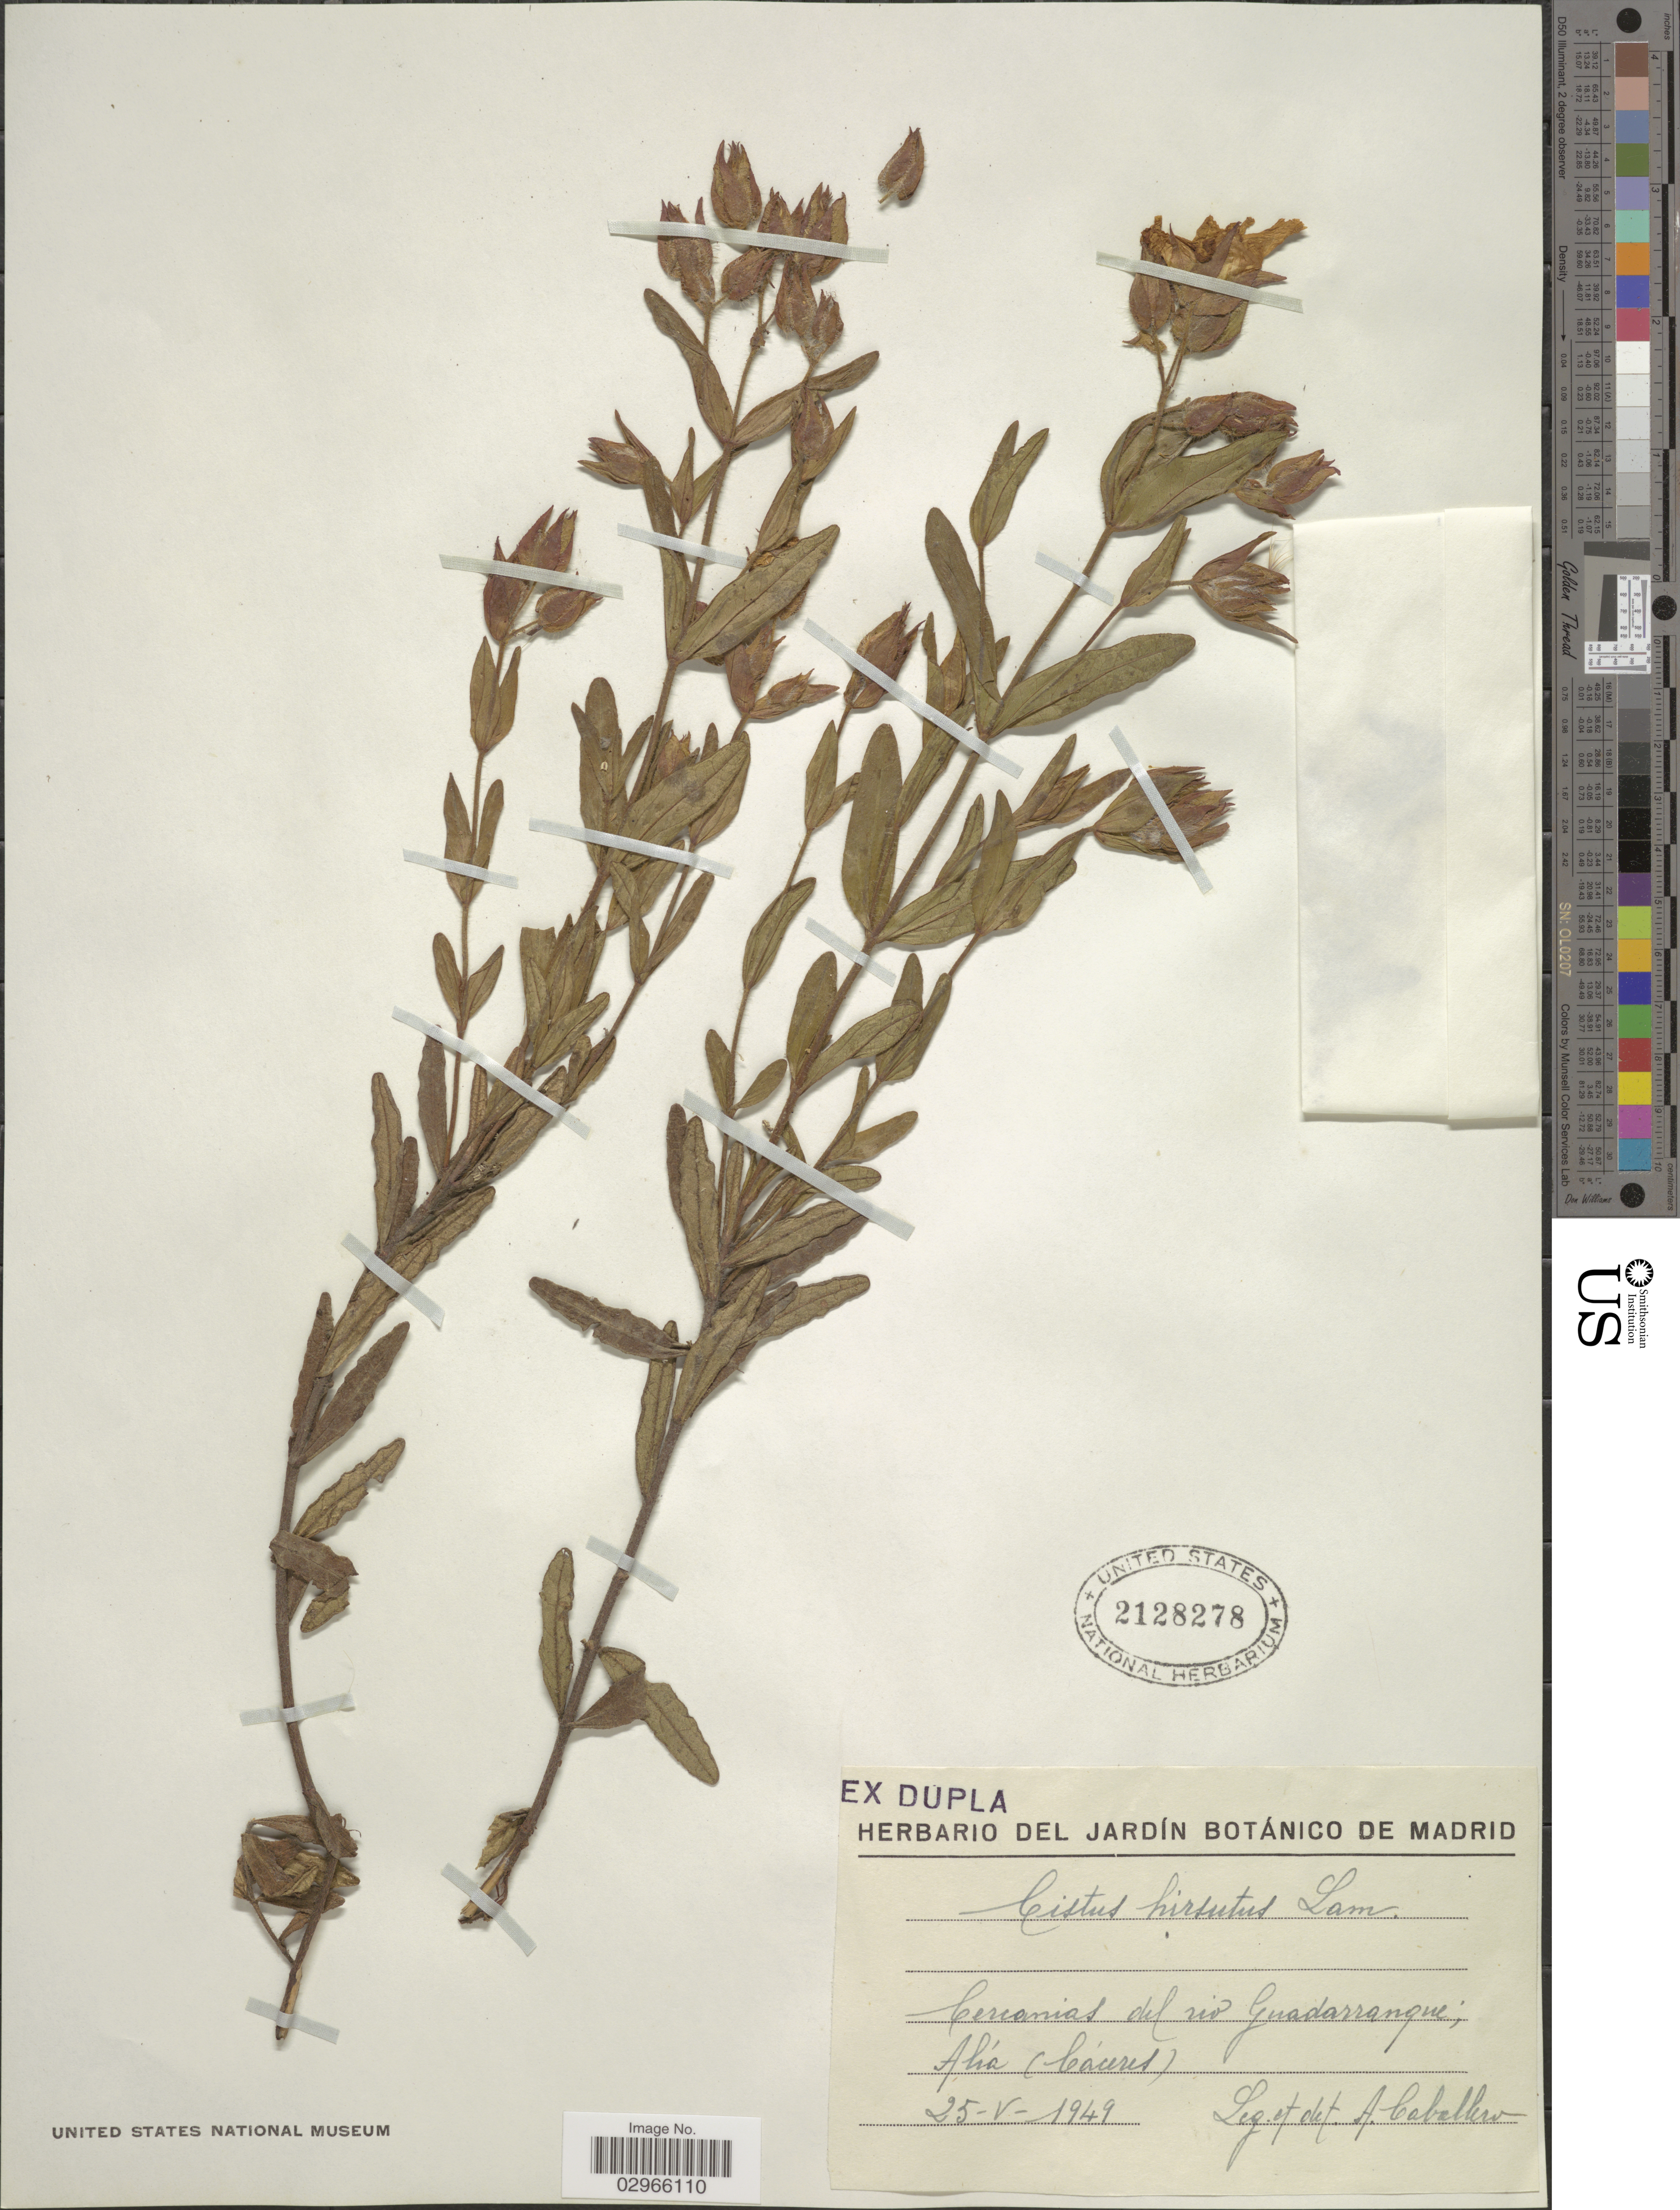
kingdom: Plantae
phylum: Tracheophyta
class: Magnoliopsida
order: Malvales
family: Cistaceae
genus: Cistus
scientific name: Cistus hirsutus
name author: Thuill.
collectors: A. Caballero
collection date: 1949-05-25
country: Spain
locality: Cercanias del rio Guadarranque; Ahá (Cáceres).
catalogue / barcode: US 2128278